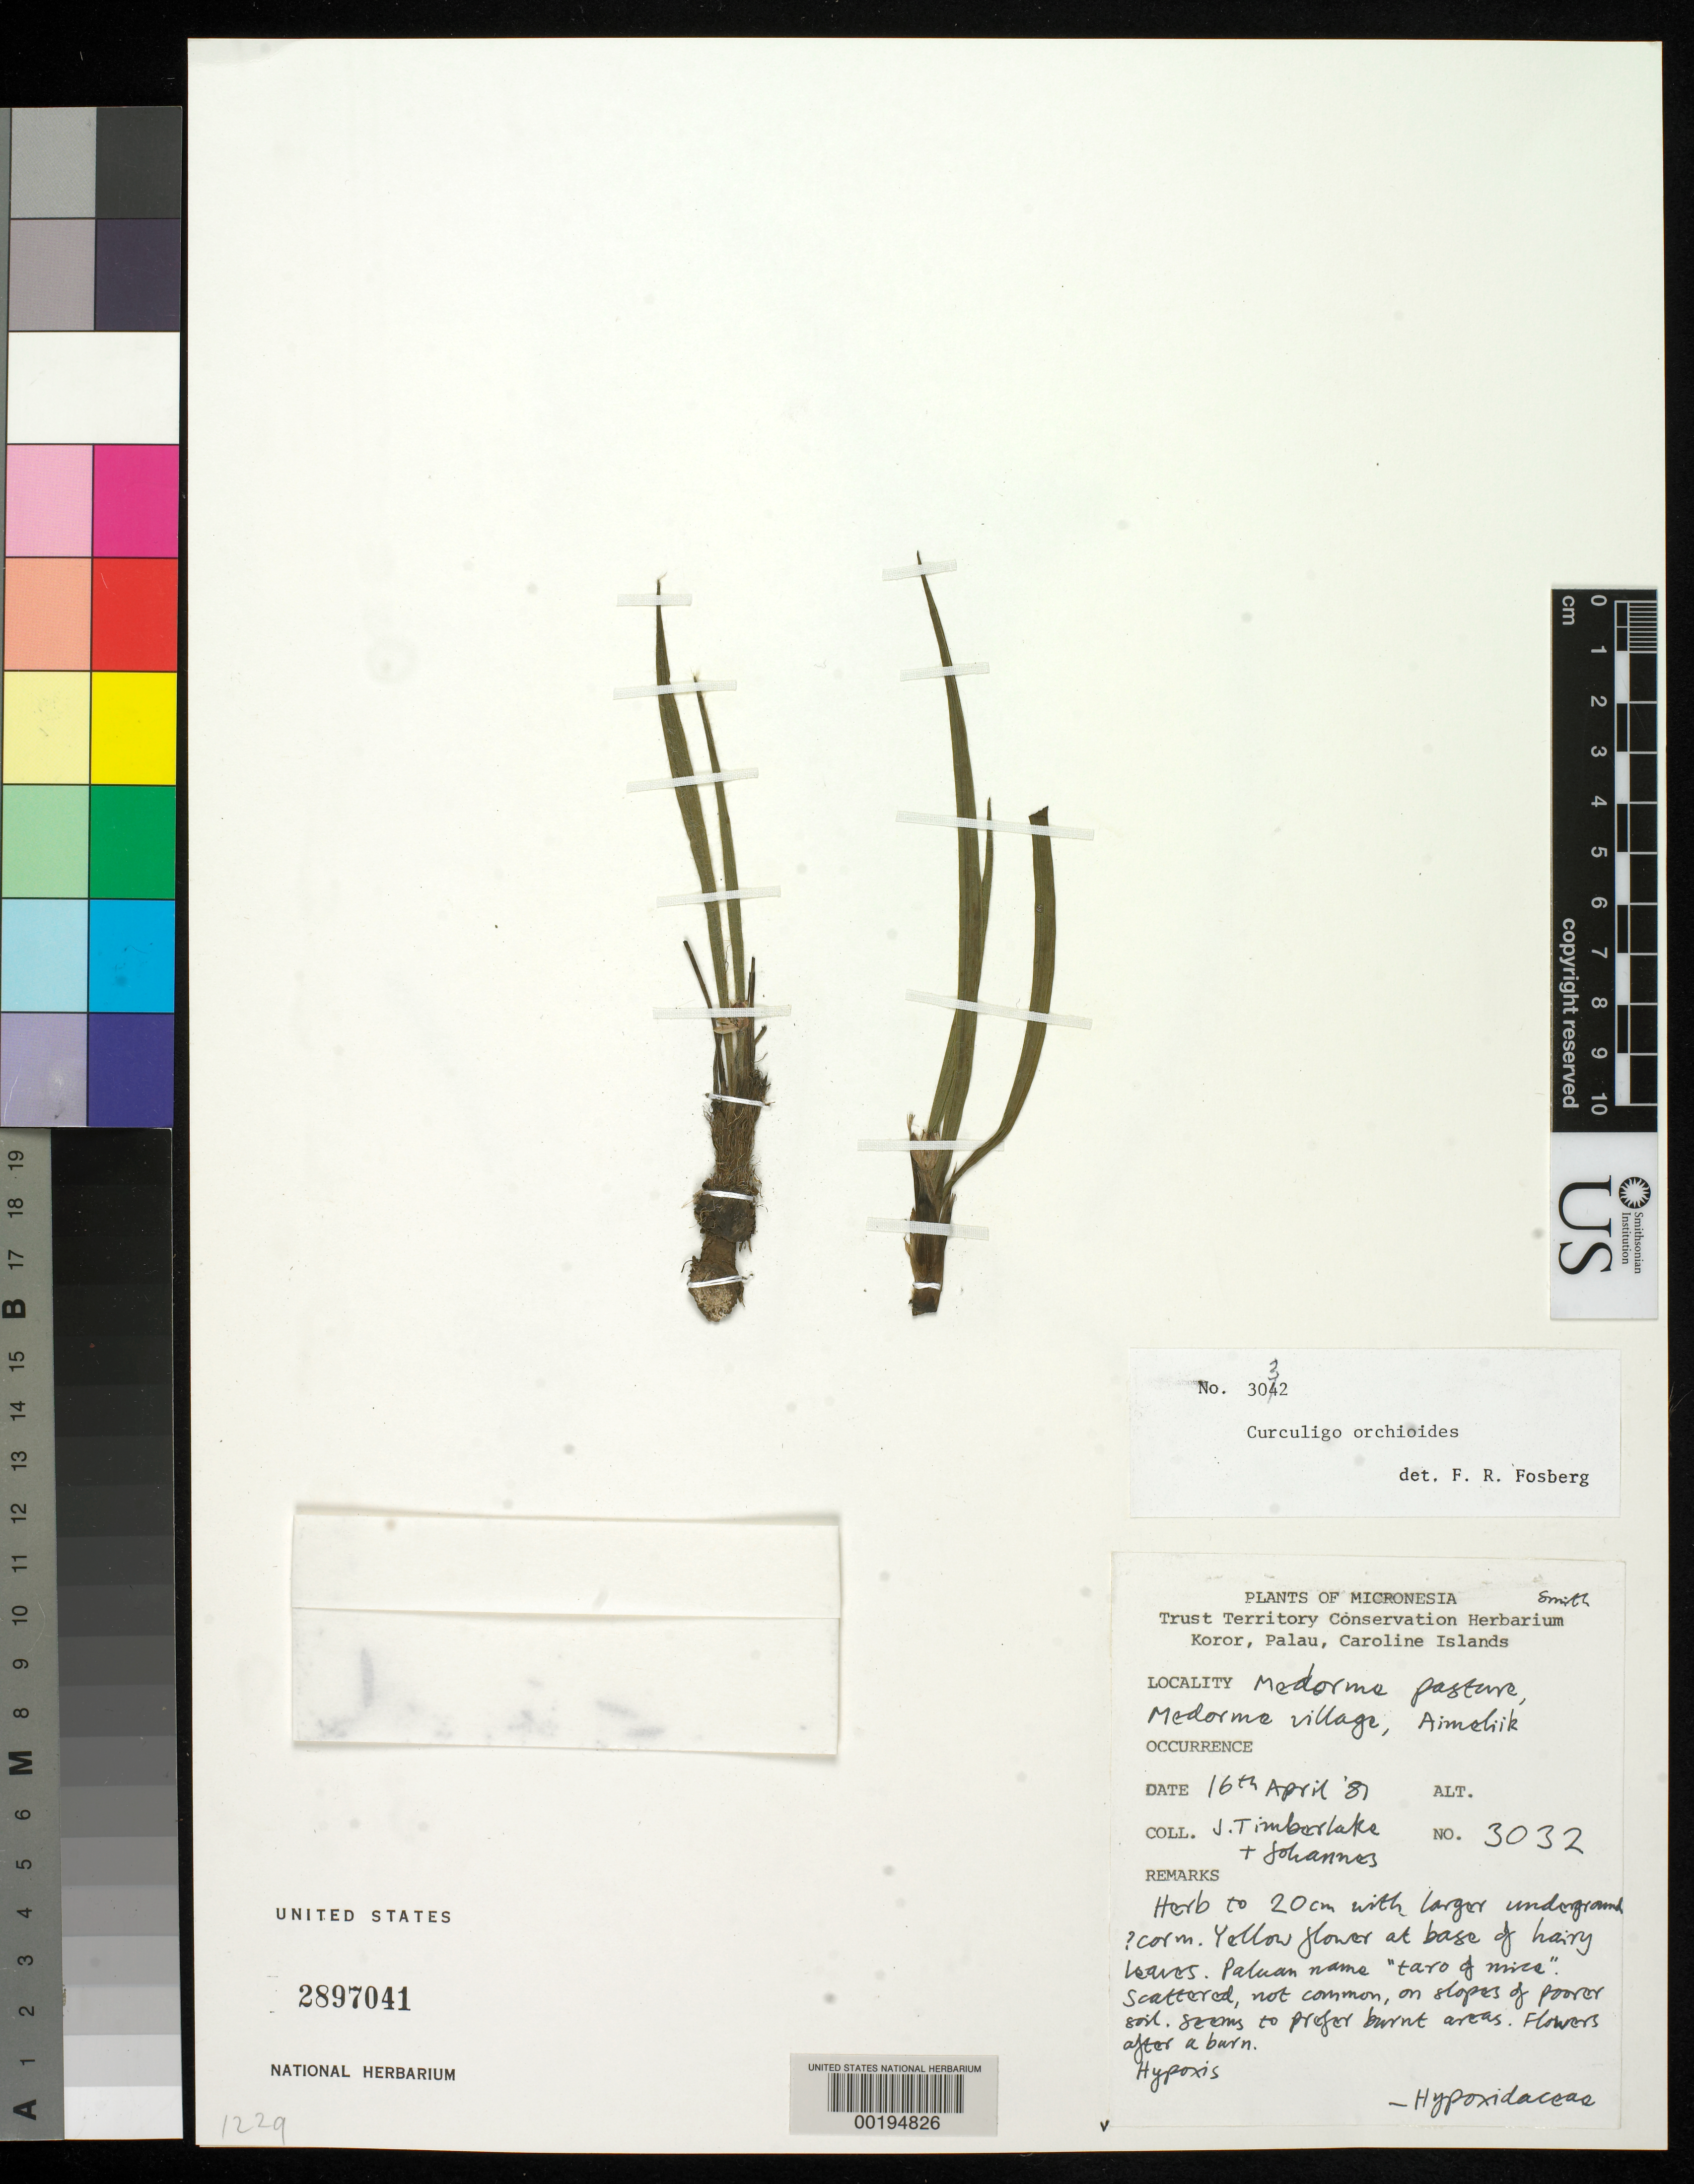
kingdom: Plantae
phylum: Tracheophyta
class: Liliopsida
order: Asparagales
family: Hypoxidaceae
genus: Curculigo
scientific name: Curculigo orchioides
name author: Gaertn.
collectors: J. Timberlake & -. Johannes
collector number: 3032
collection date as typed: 16 Apr 1981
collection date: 1981-04-16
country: Palau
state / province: Koror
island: Oreor (Koror)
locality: Medorms pasture, medorme village, aimchik. [island: babelthuap i.?]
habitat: On slopes of poorer soil, seems to prefer burnt areas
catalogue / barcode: US 2897041